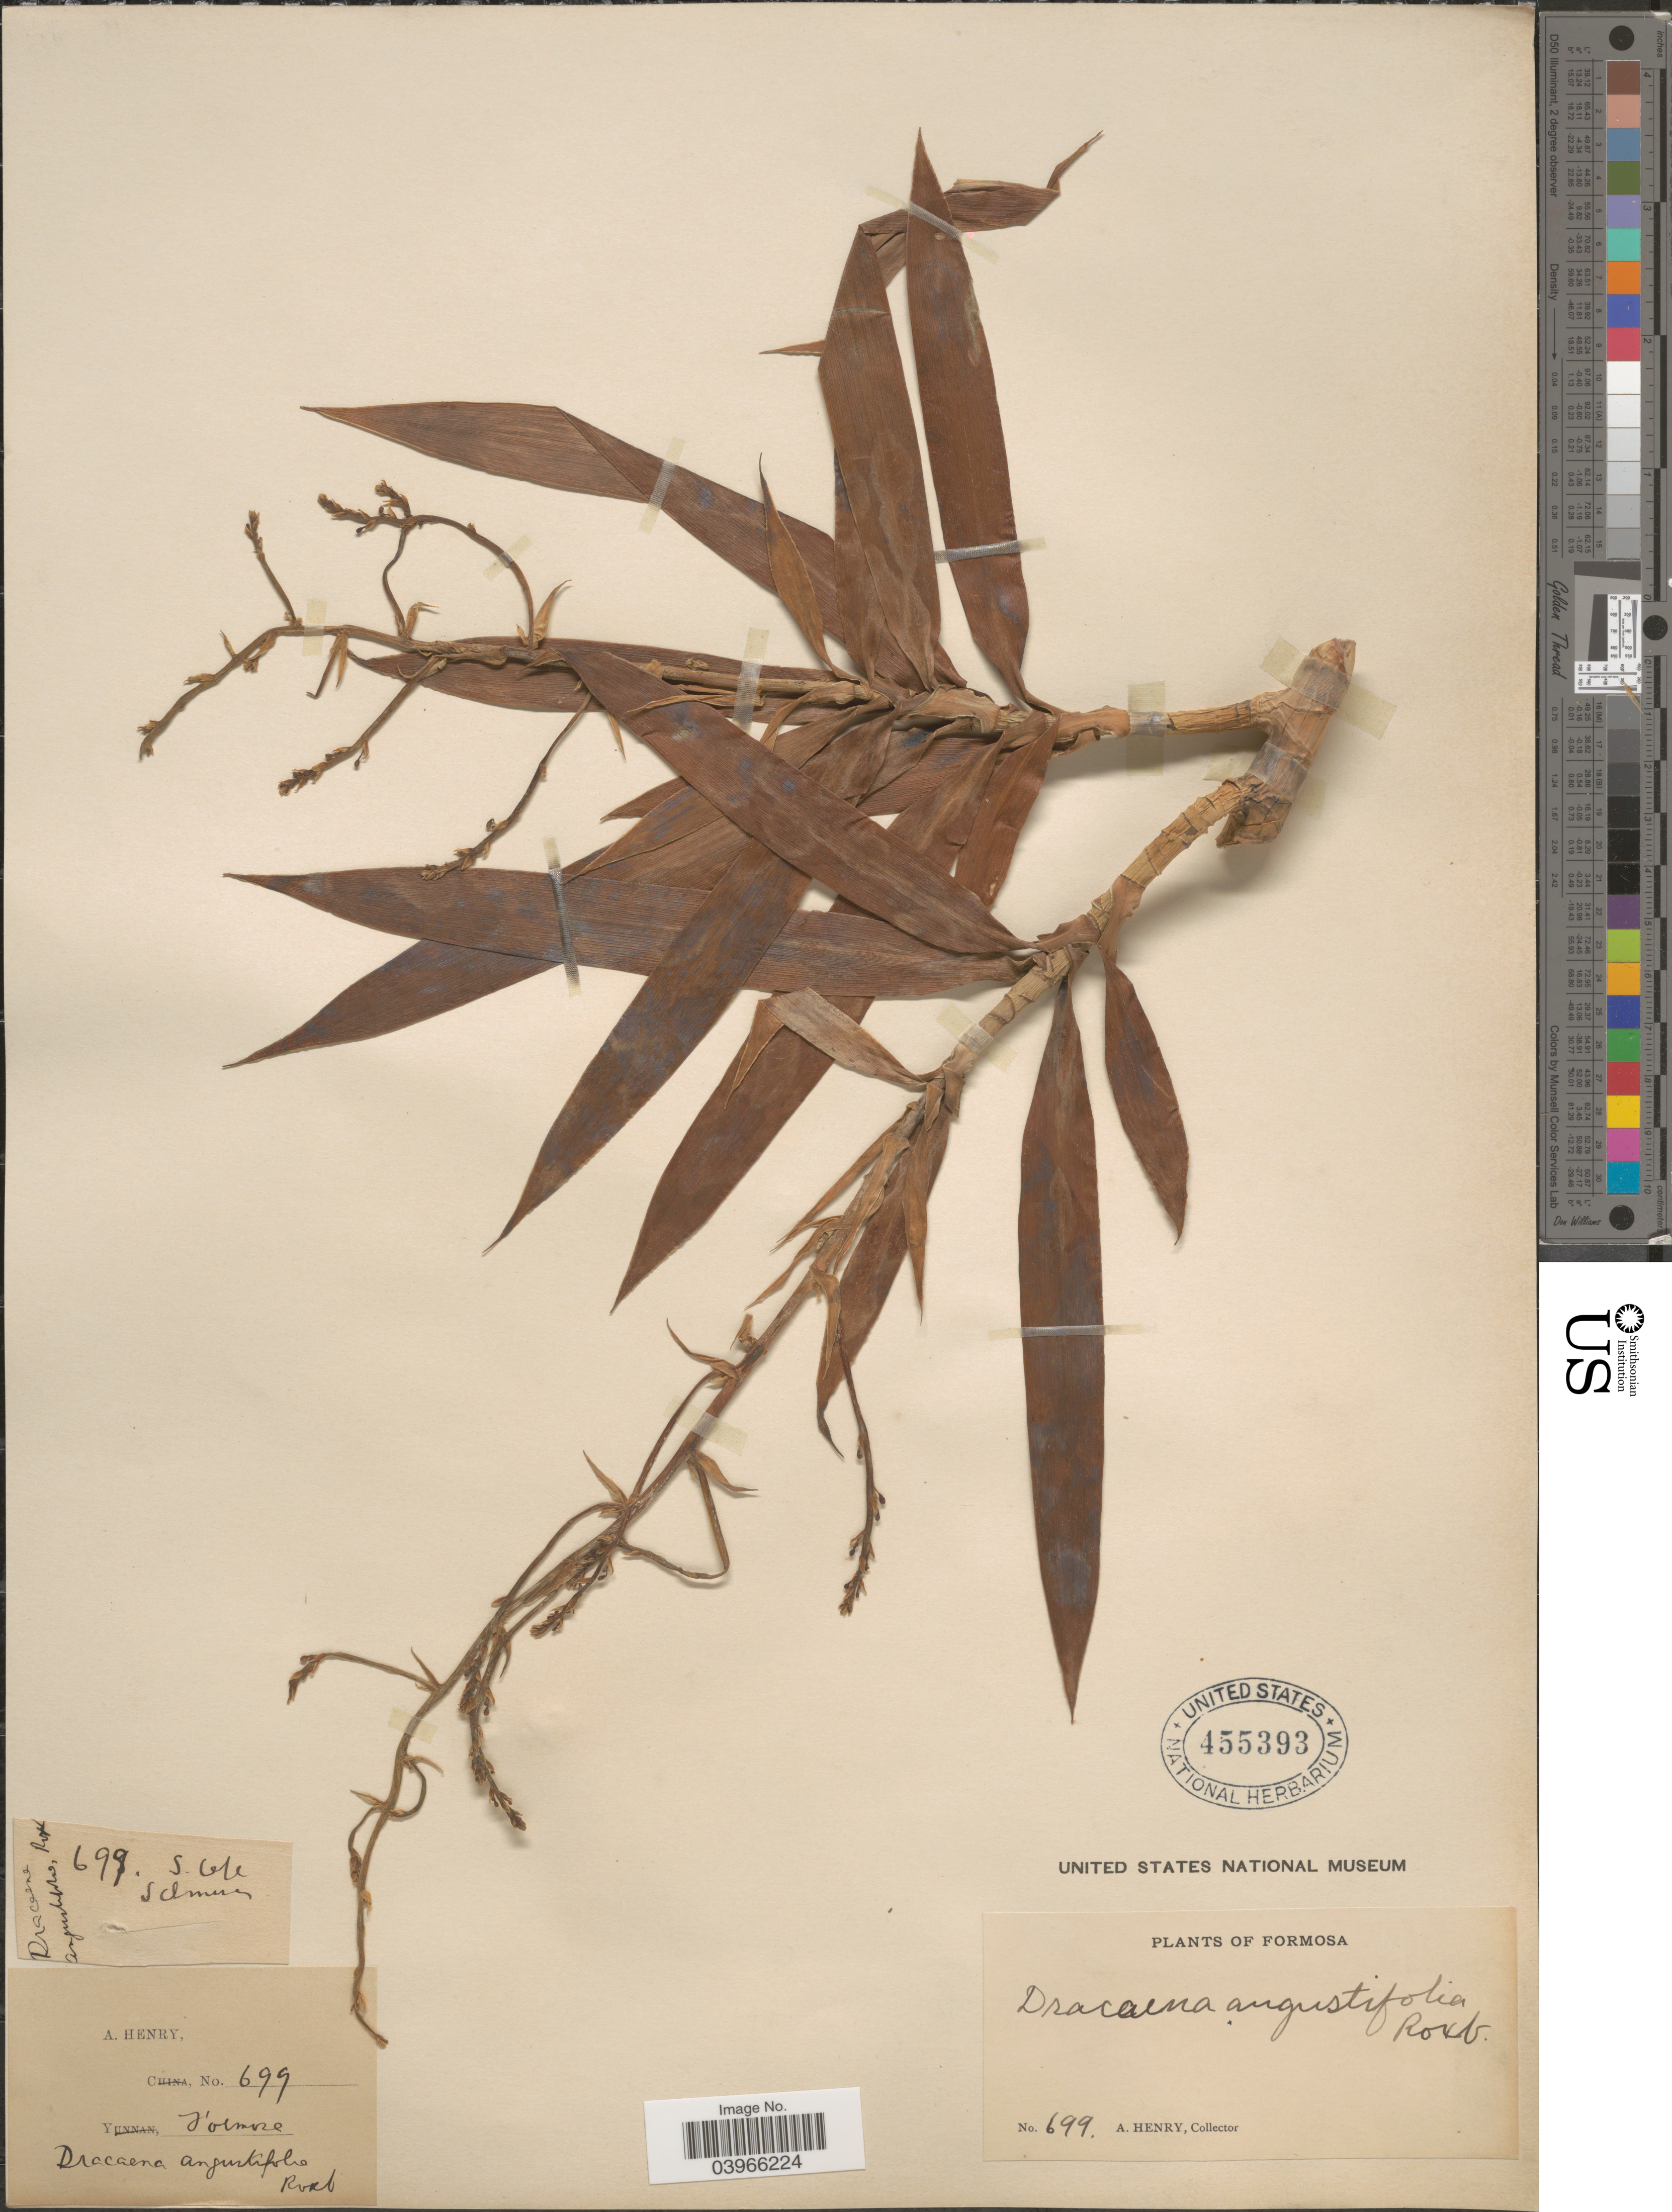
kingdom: Plantae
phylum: Tracheophyta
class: Liliopsida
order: Asparagales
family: Asparagaceae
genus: Dracaena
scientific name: Dracaena brachyphylla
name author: (Labroy) Kurz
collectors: A. Henry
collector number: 699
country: Taiwan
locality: Formosa. F'ormosa.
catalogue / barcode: US 455393